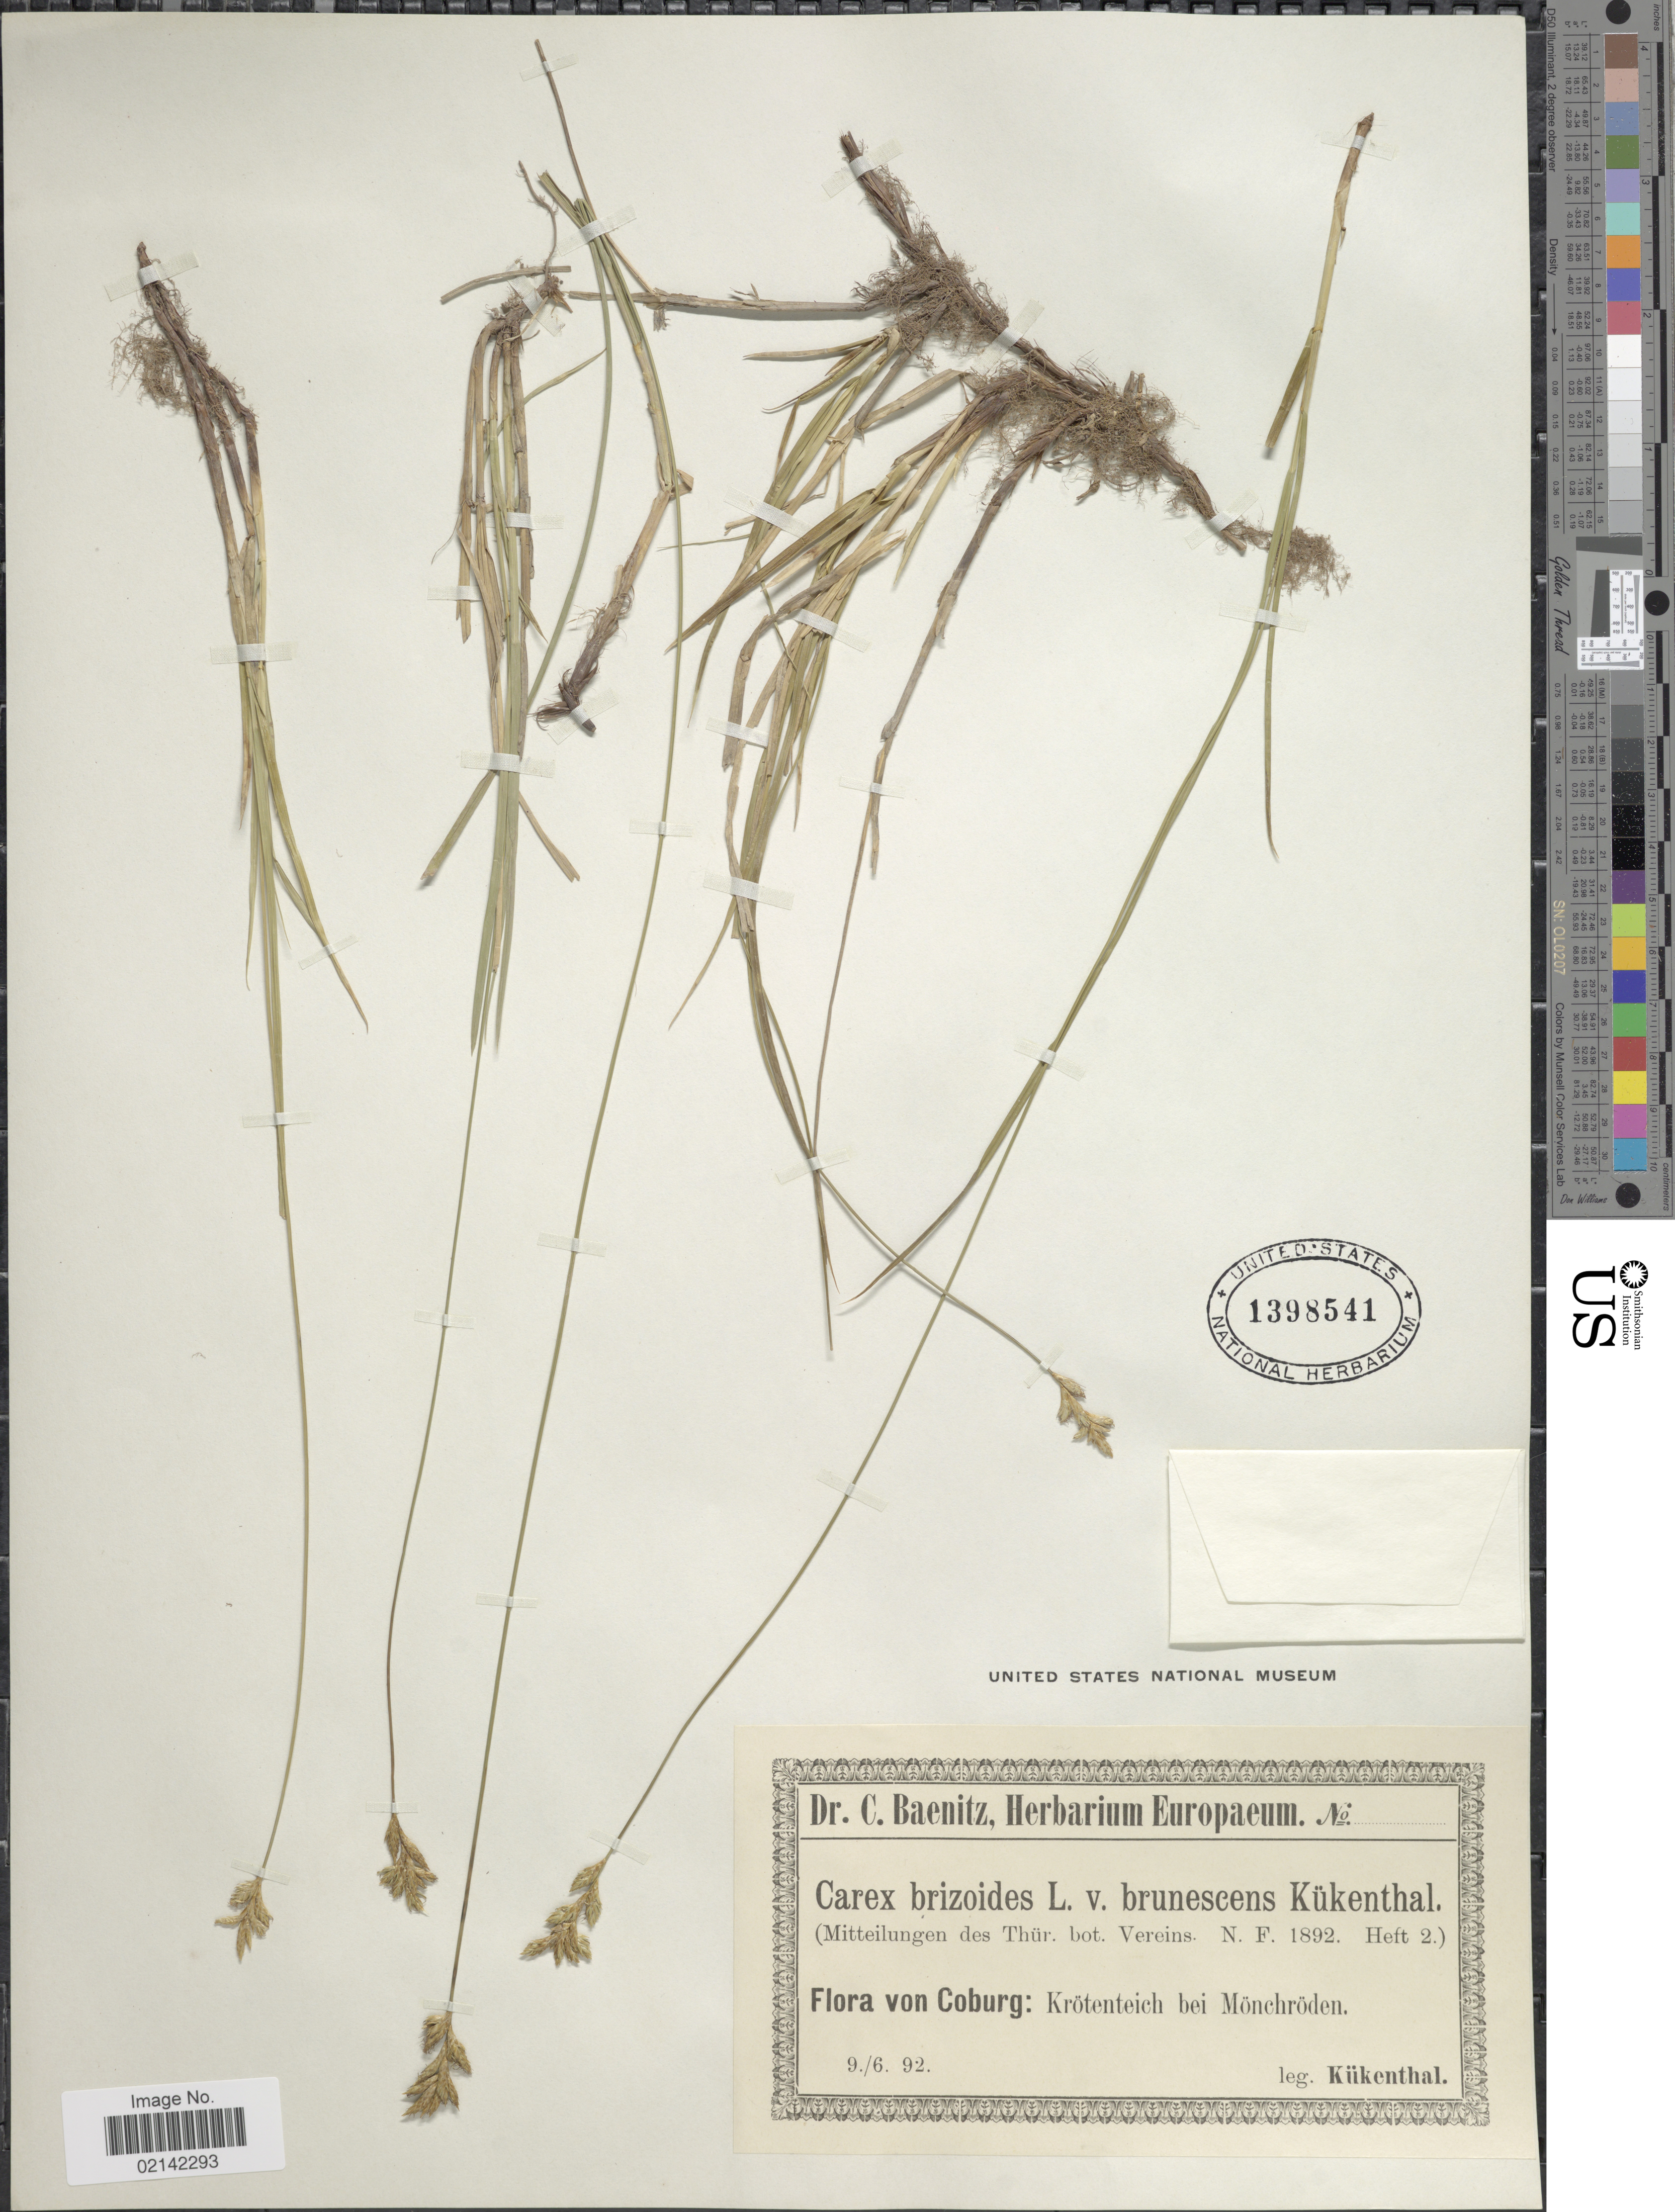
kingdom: Plantae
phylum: Tracheophyta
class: Liliopsida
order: Poales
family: Cyperaceae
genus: Carex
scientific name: Carex brizoides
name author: L.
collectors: G. Kükenthal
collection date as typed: Transcribed d/m/y: 9/6/92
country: Germany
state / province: Bayern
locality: Coburg: Krötenteich bei Mönchröden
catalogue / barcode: US 1398541